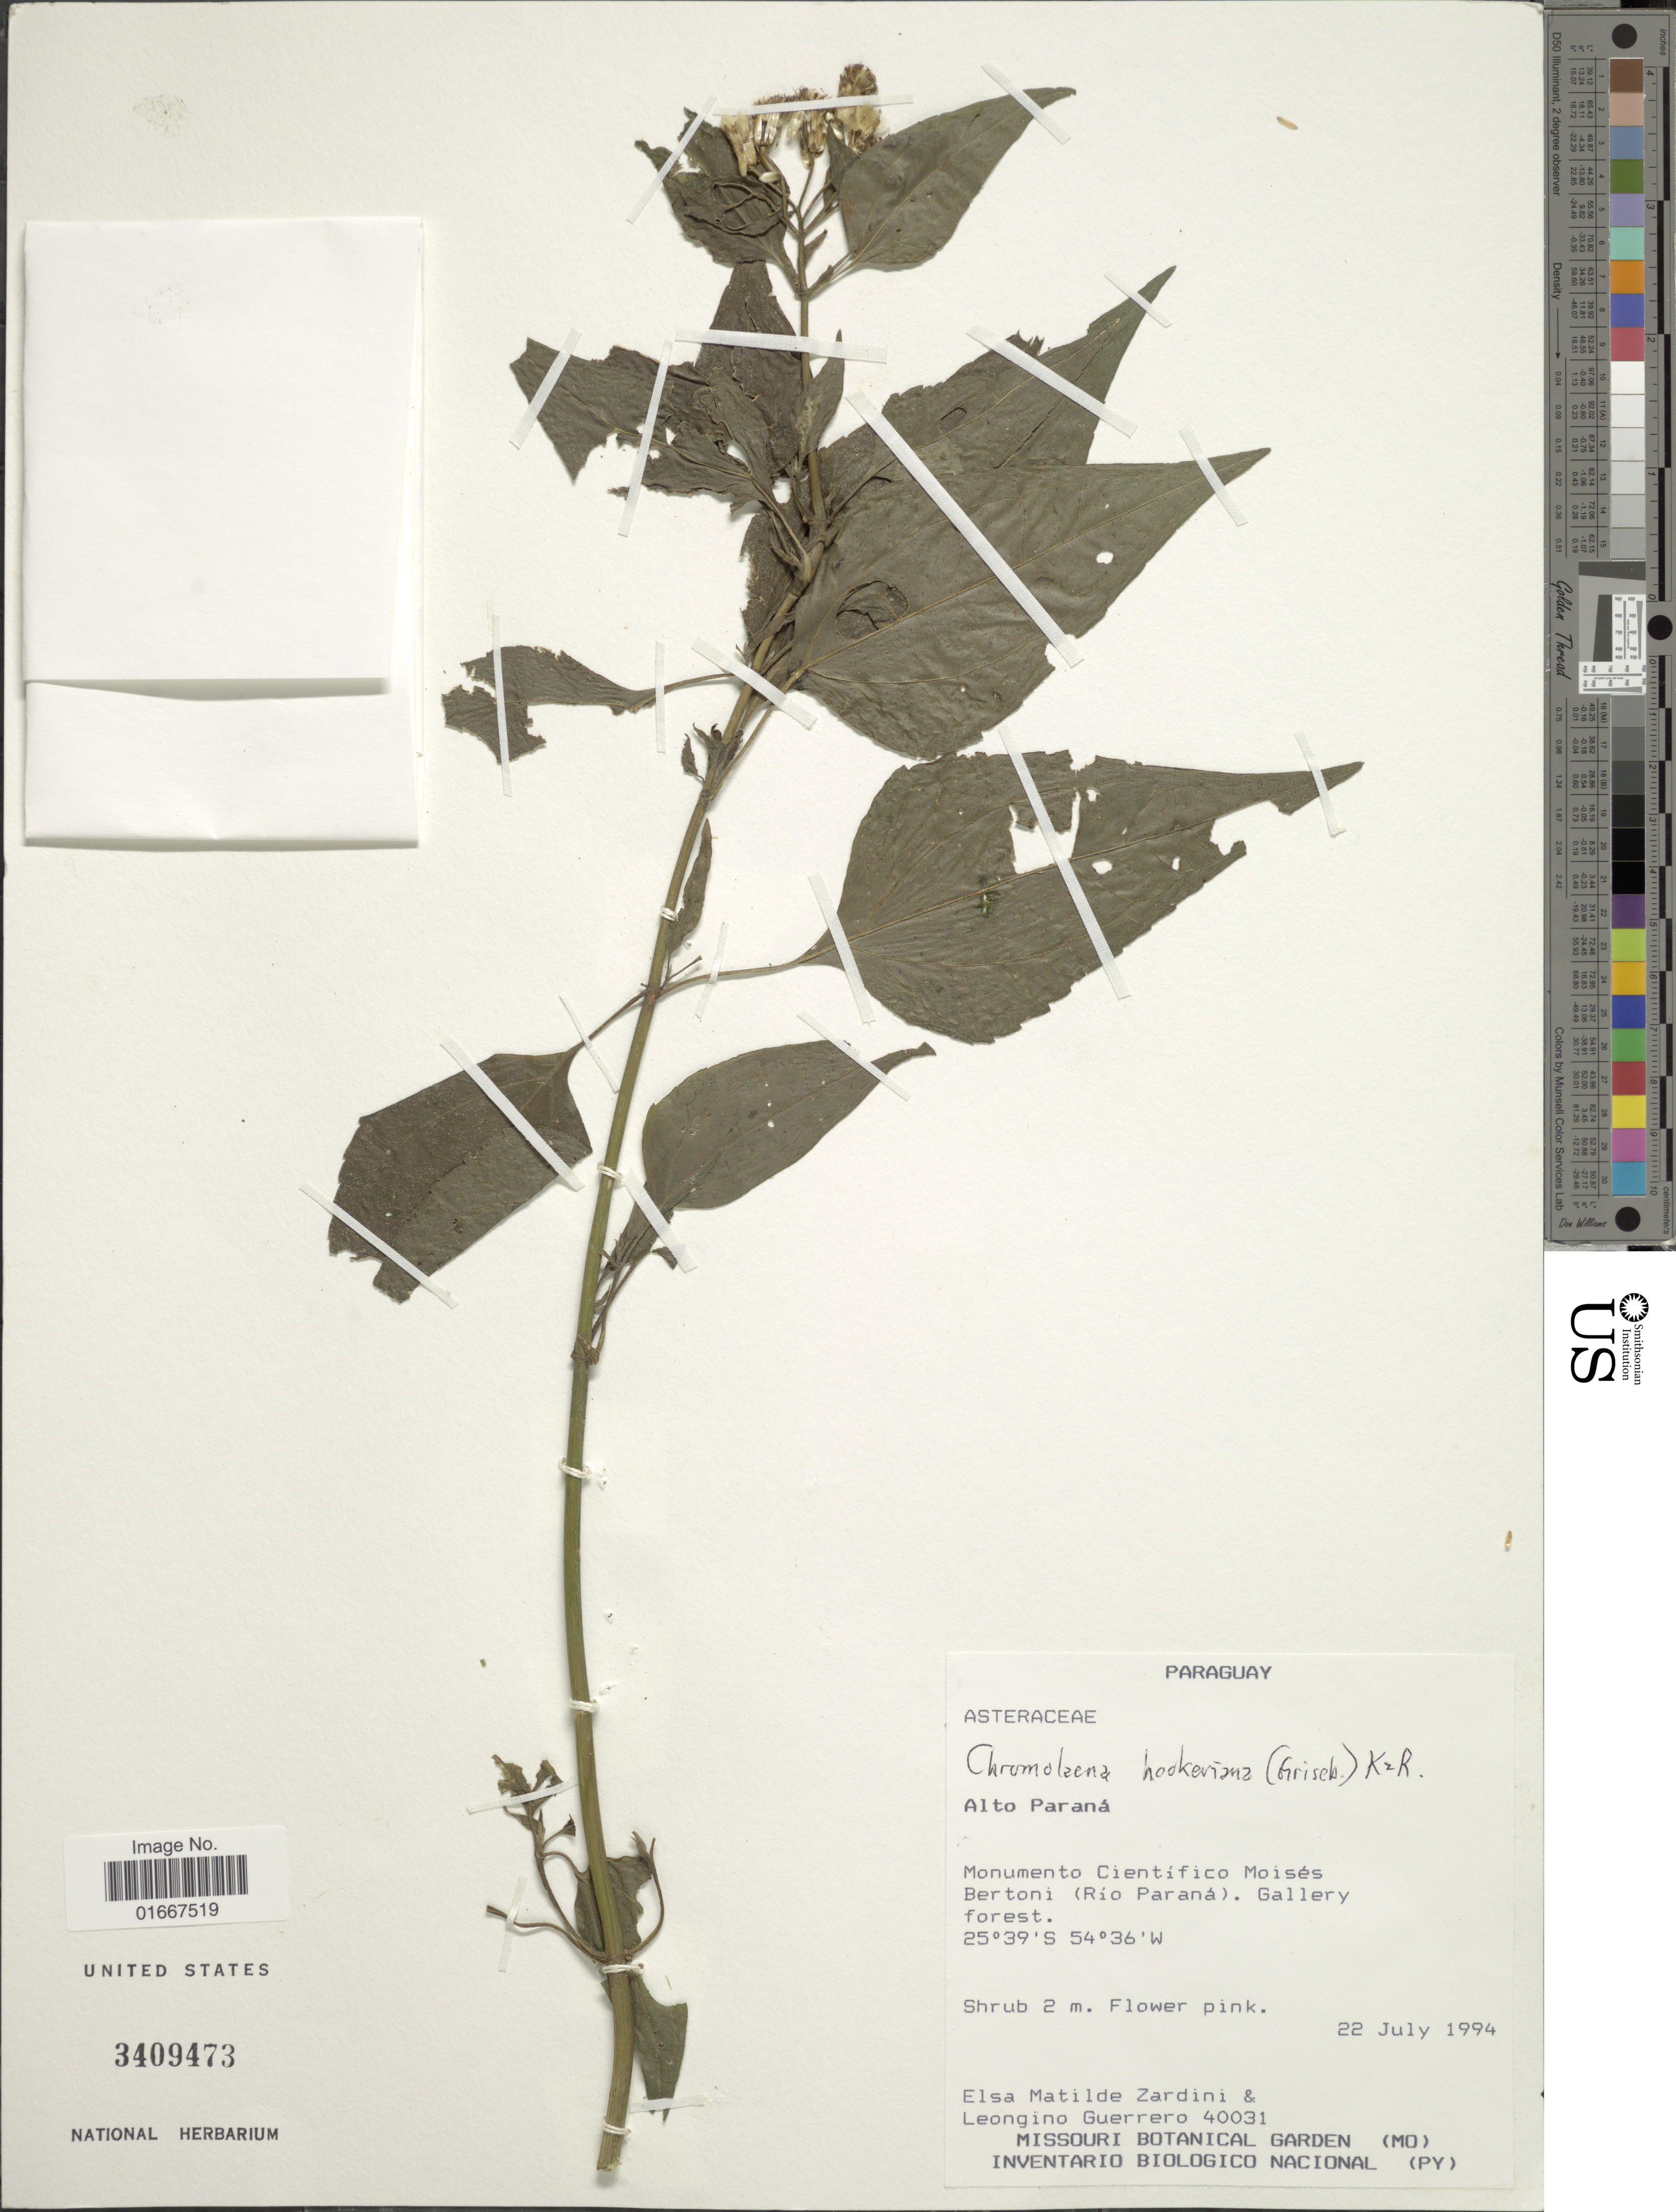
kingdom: Plantae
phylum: Tracheophyta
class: Magnoliopsida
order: Asterales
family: Asteraceae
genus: Chromolaena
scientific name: Chromolaena hookeriana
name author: (Griseb.) R.M. King & H. Rob.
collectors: E. M. Zardini & L. Guerrero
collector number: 40031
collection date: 1994-07-22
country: Paraguay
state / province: Alto Parana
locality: Monumento Cientifico Moises, Bertoni (Rio Parana)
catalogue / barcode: US 3409473